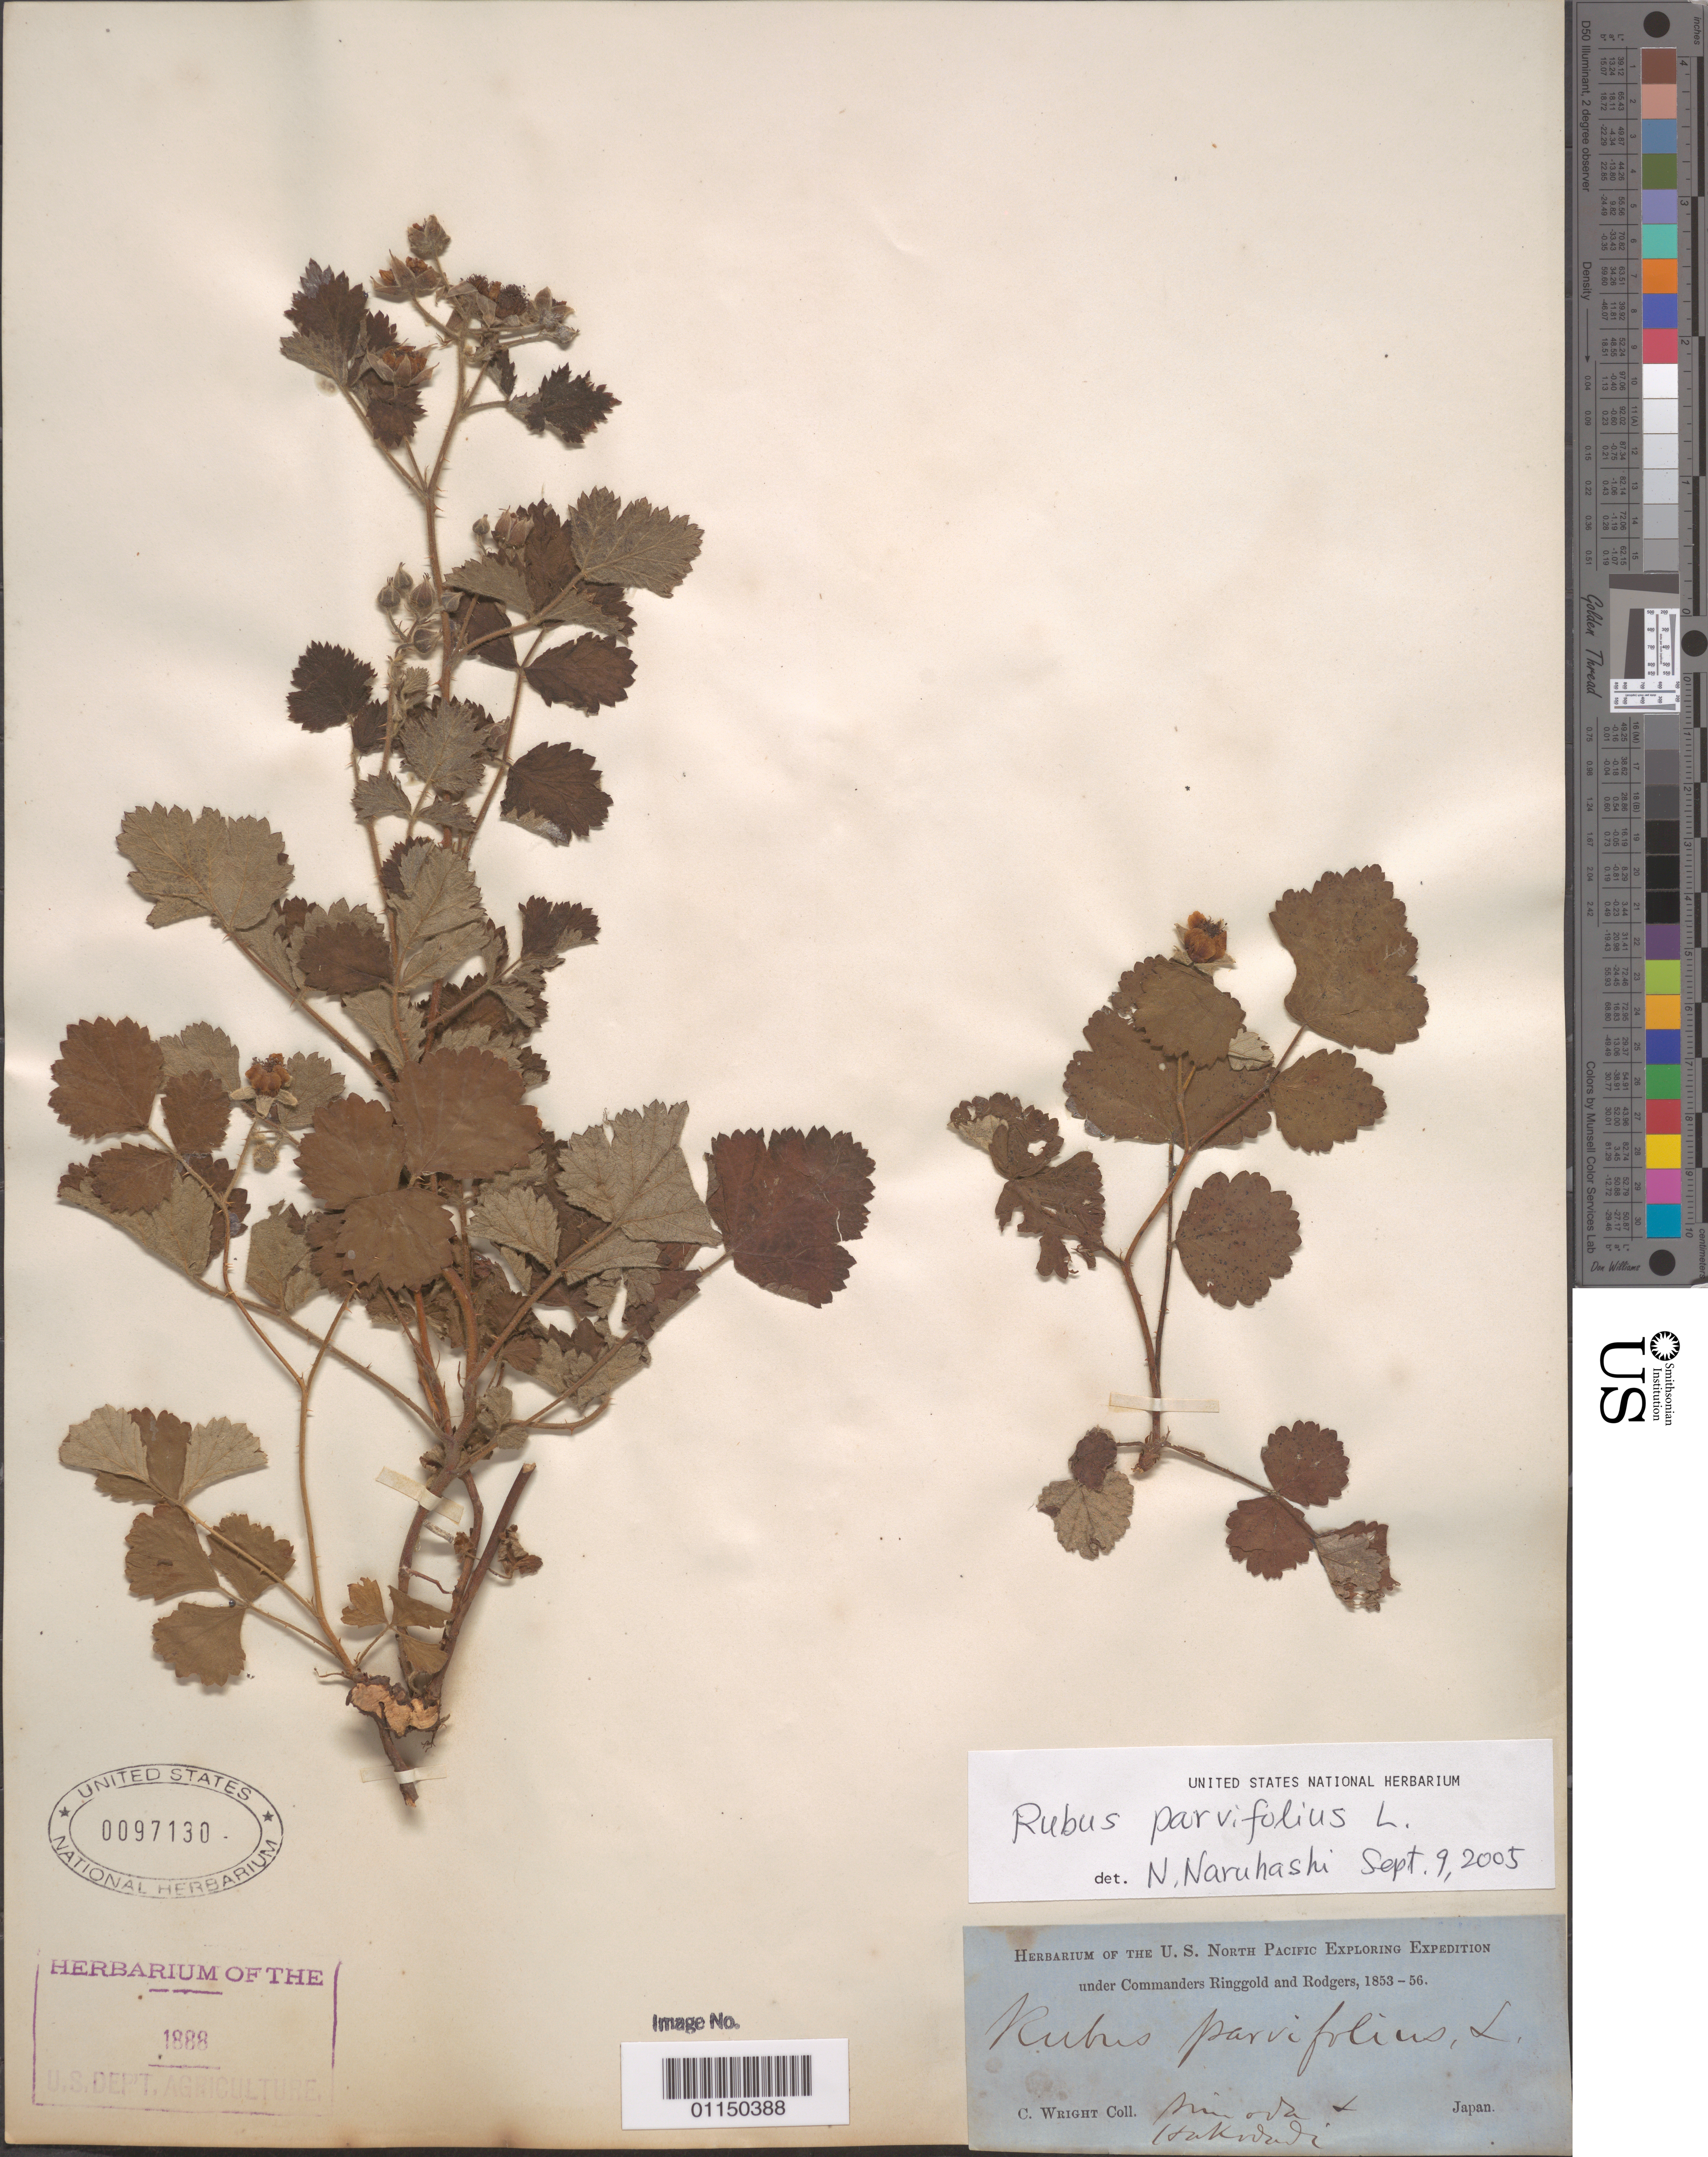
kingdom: Plantae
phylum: Tracheophyta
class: Magnoliopsida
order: Rosales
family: Rosaceae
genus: Rubus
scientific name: Rubus parvifolius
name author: L.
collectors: C. Wright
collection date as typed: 1853 to -- -- 1856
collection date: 1853/1856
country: Japan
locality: Simoda and Hakadadi.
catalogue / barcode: US 97130